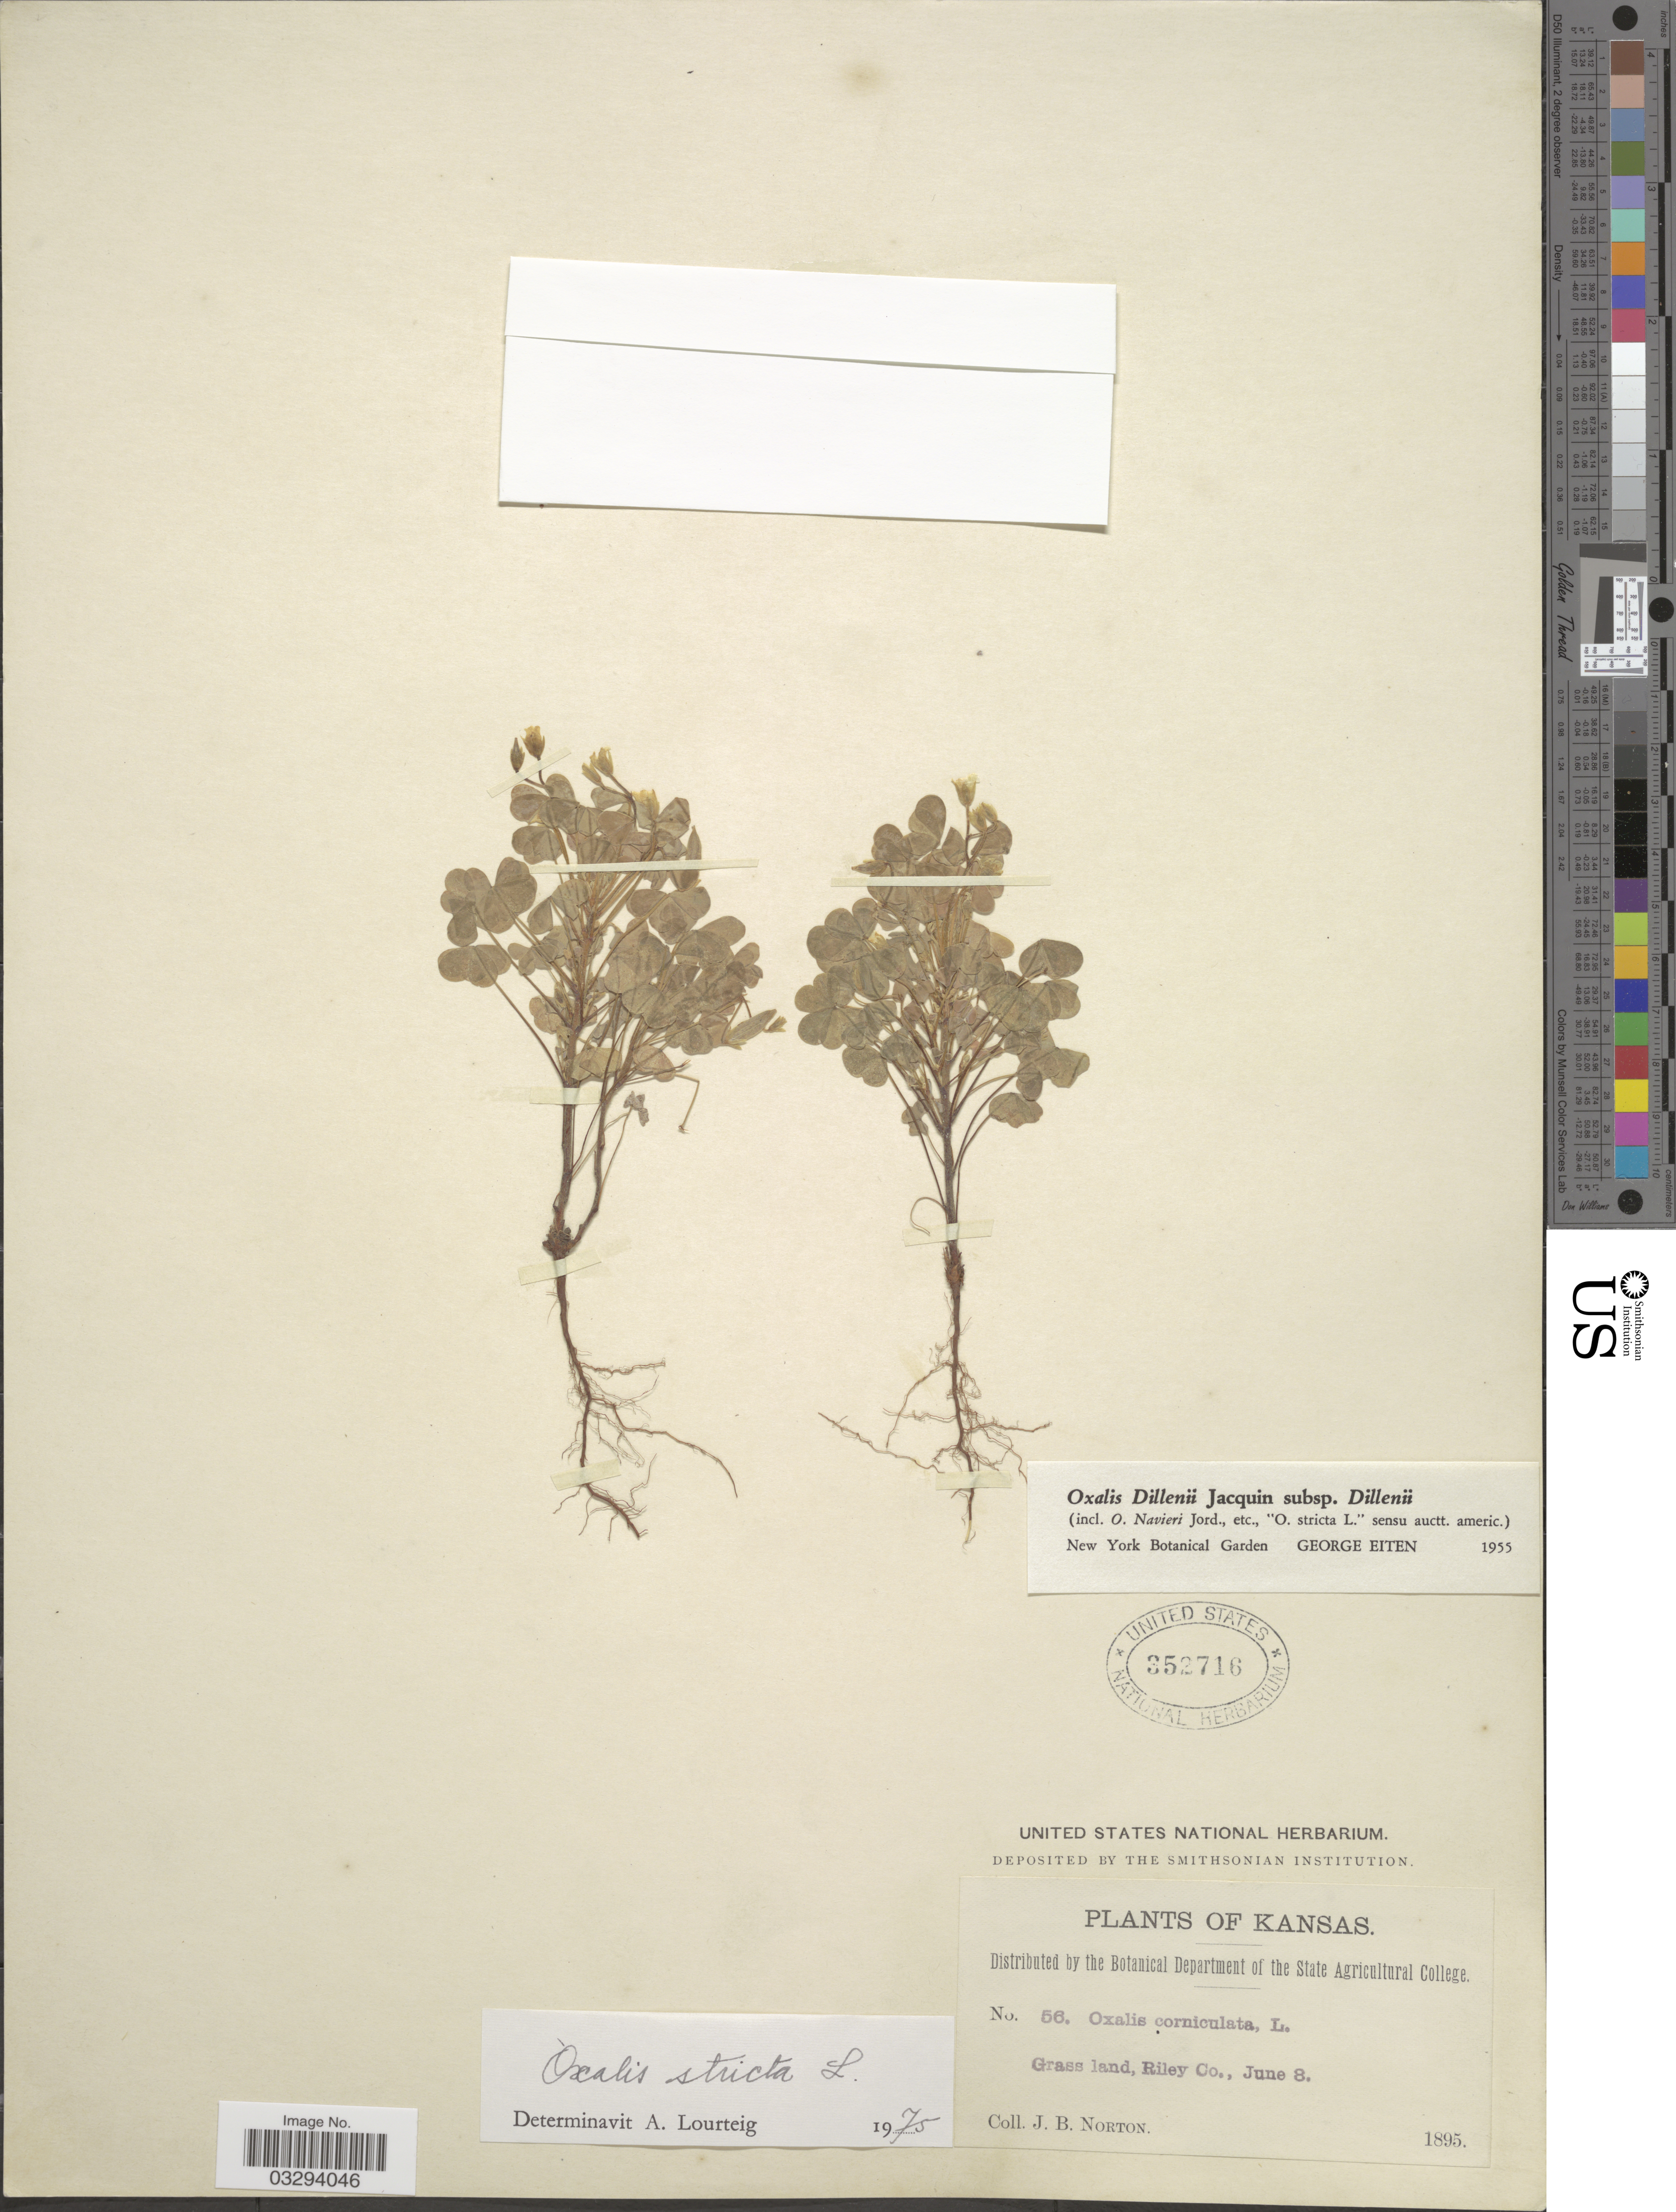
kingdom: Plantae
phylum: Tracheophyta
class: Magnoliopsida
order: Oxalidales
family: Oxalidaceae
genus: Oxalis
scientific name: Oxalis stricta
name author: L.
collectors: J. B. Norton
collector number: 56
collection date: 1895-06-08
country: United States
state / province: Kansas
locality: Riley Co.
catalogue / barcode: US 352716